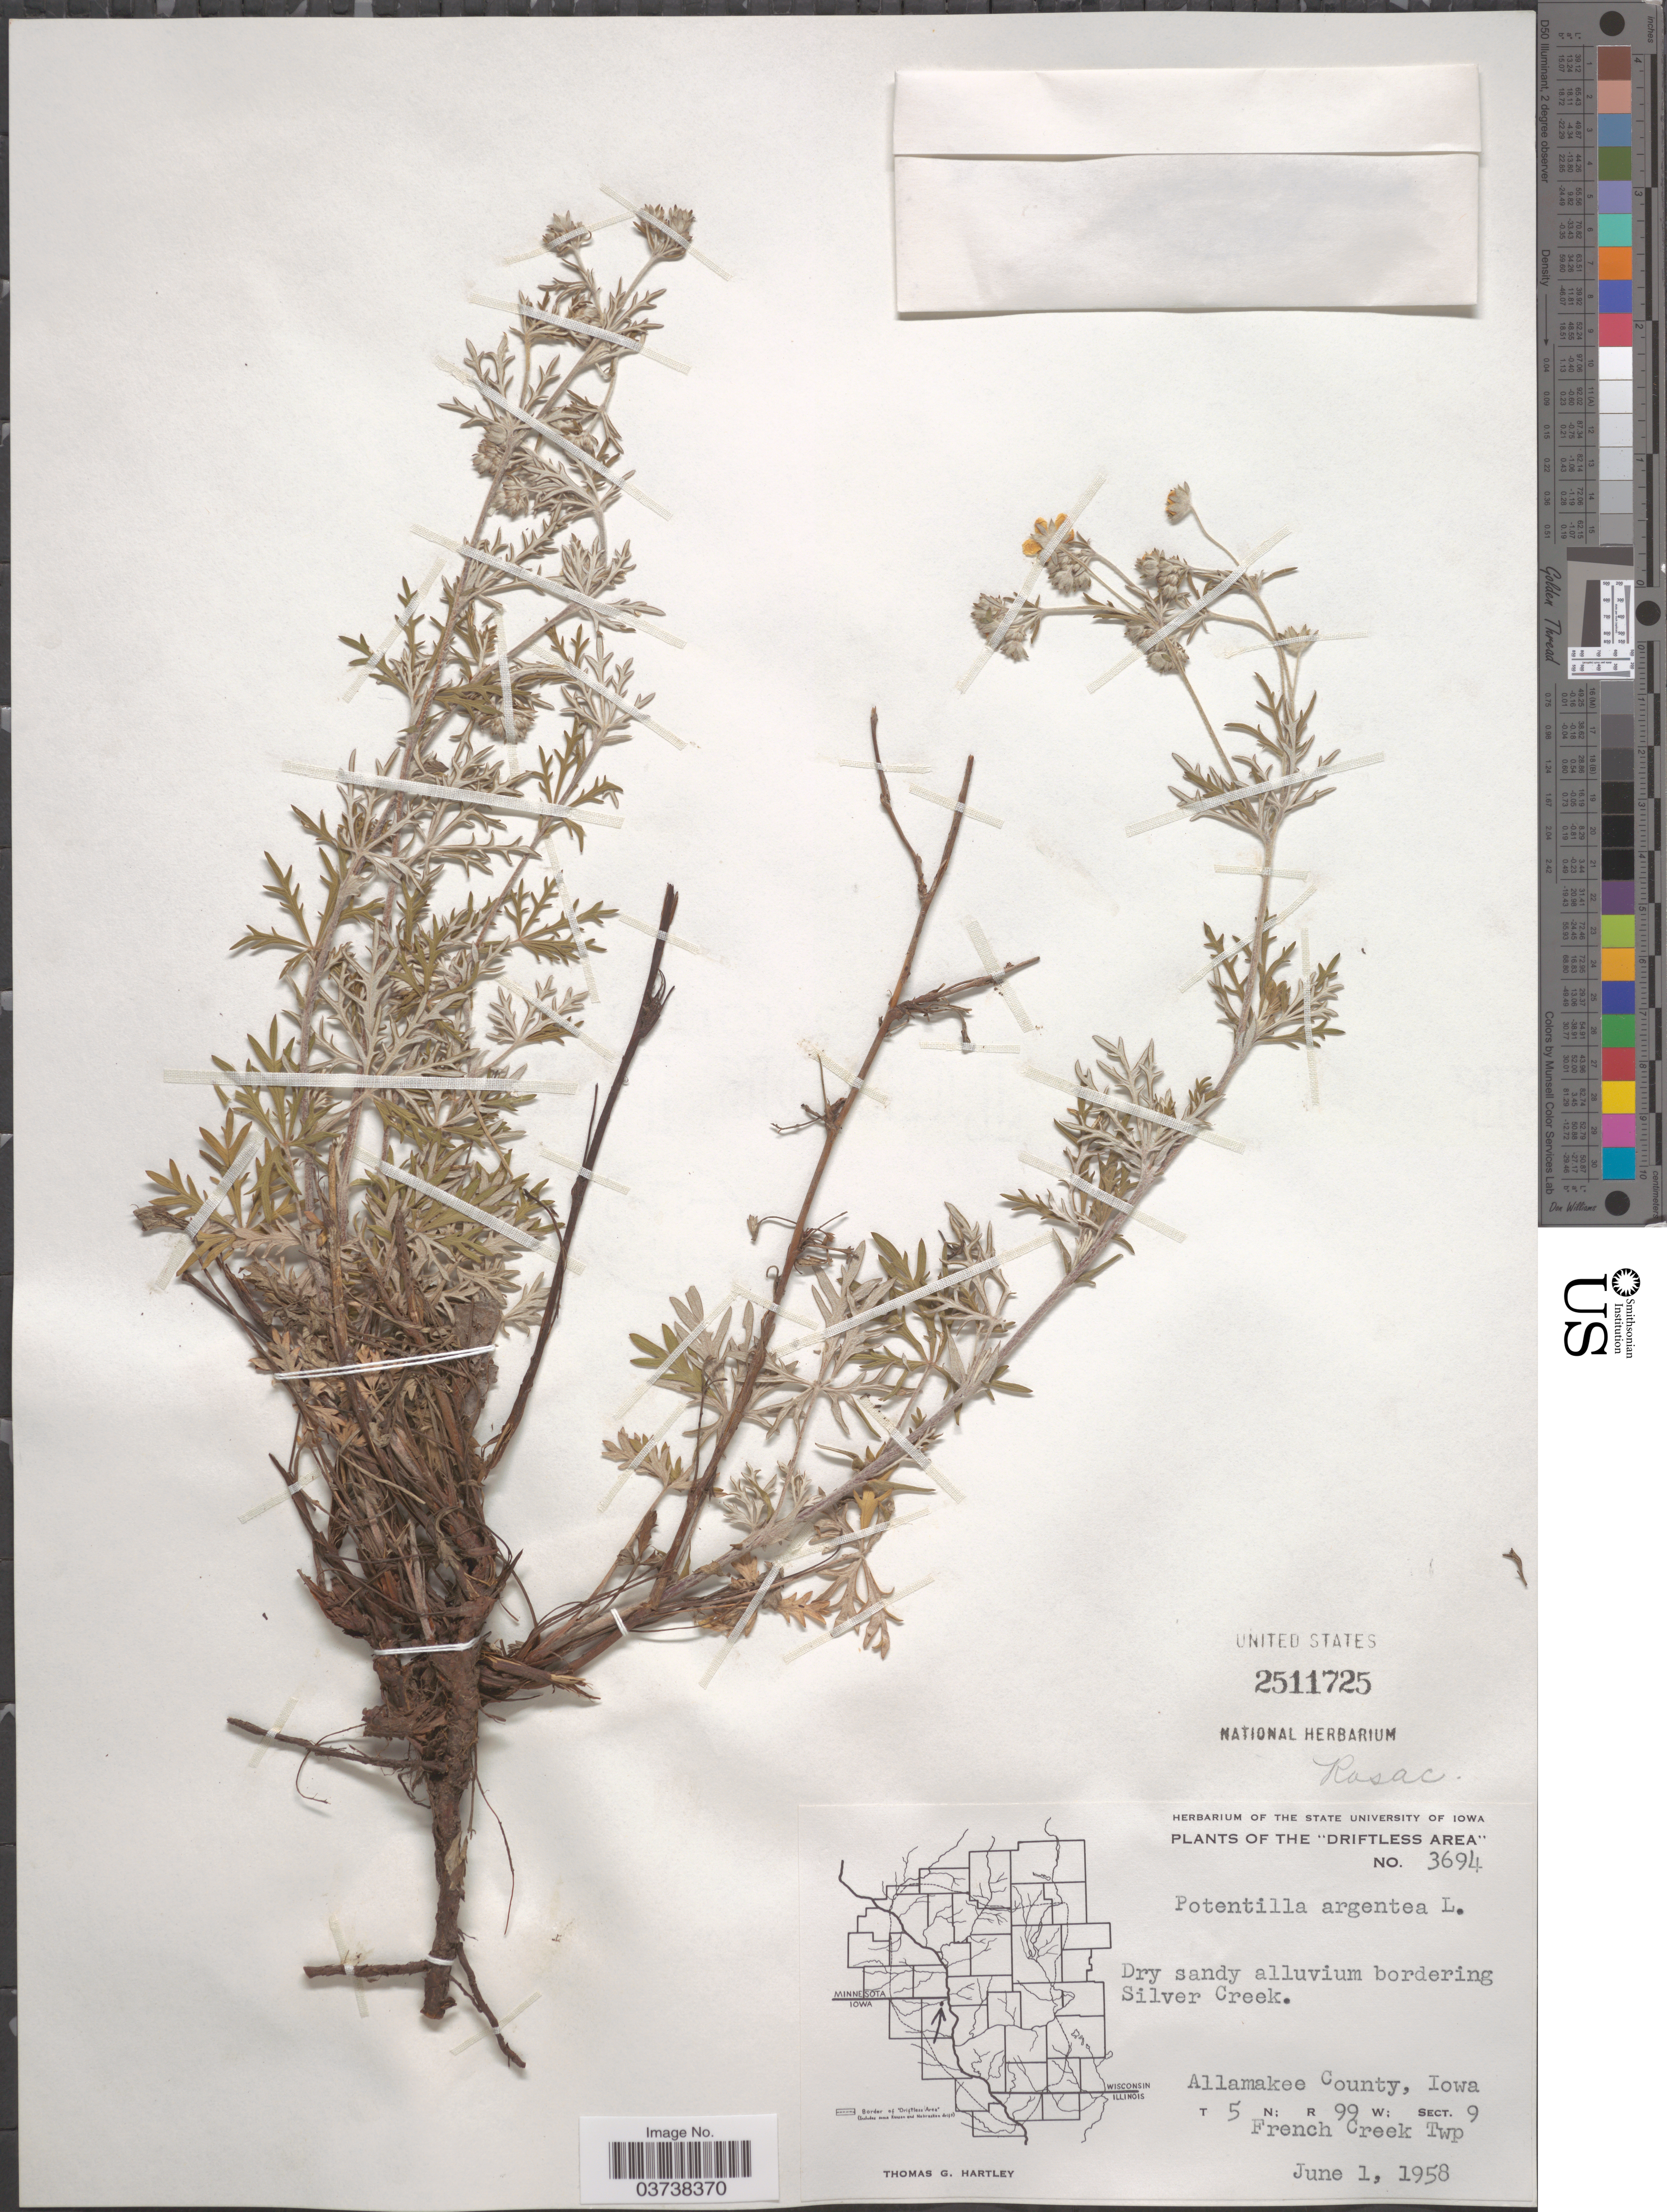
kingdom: Plantae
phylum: Tracheophyta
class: Magnoliopsida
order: Rosales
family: Rosaceae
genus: Potentilla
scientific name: Potentilla argentea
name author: L.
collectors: T. G. Hartley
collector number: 3694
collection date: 1958-06-01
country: United States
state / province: Iowa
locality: The 'Driftless Area'. Dry sandy alluvium.bordering Silver Creek. Allamakee County. T 5 N: R 99 W: Sect. 9. French Creek Twp.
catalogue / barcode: US 2511725